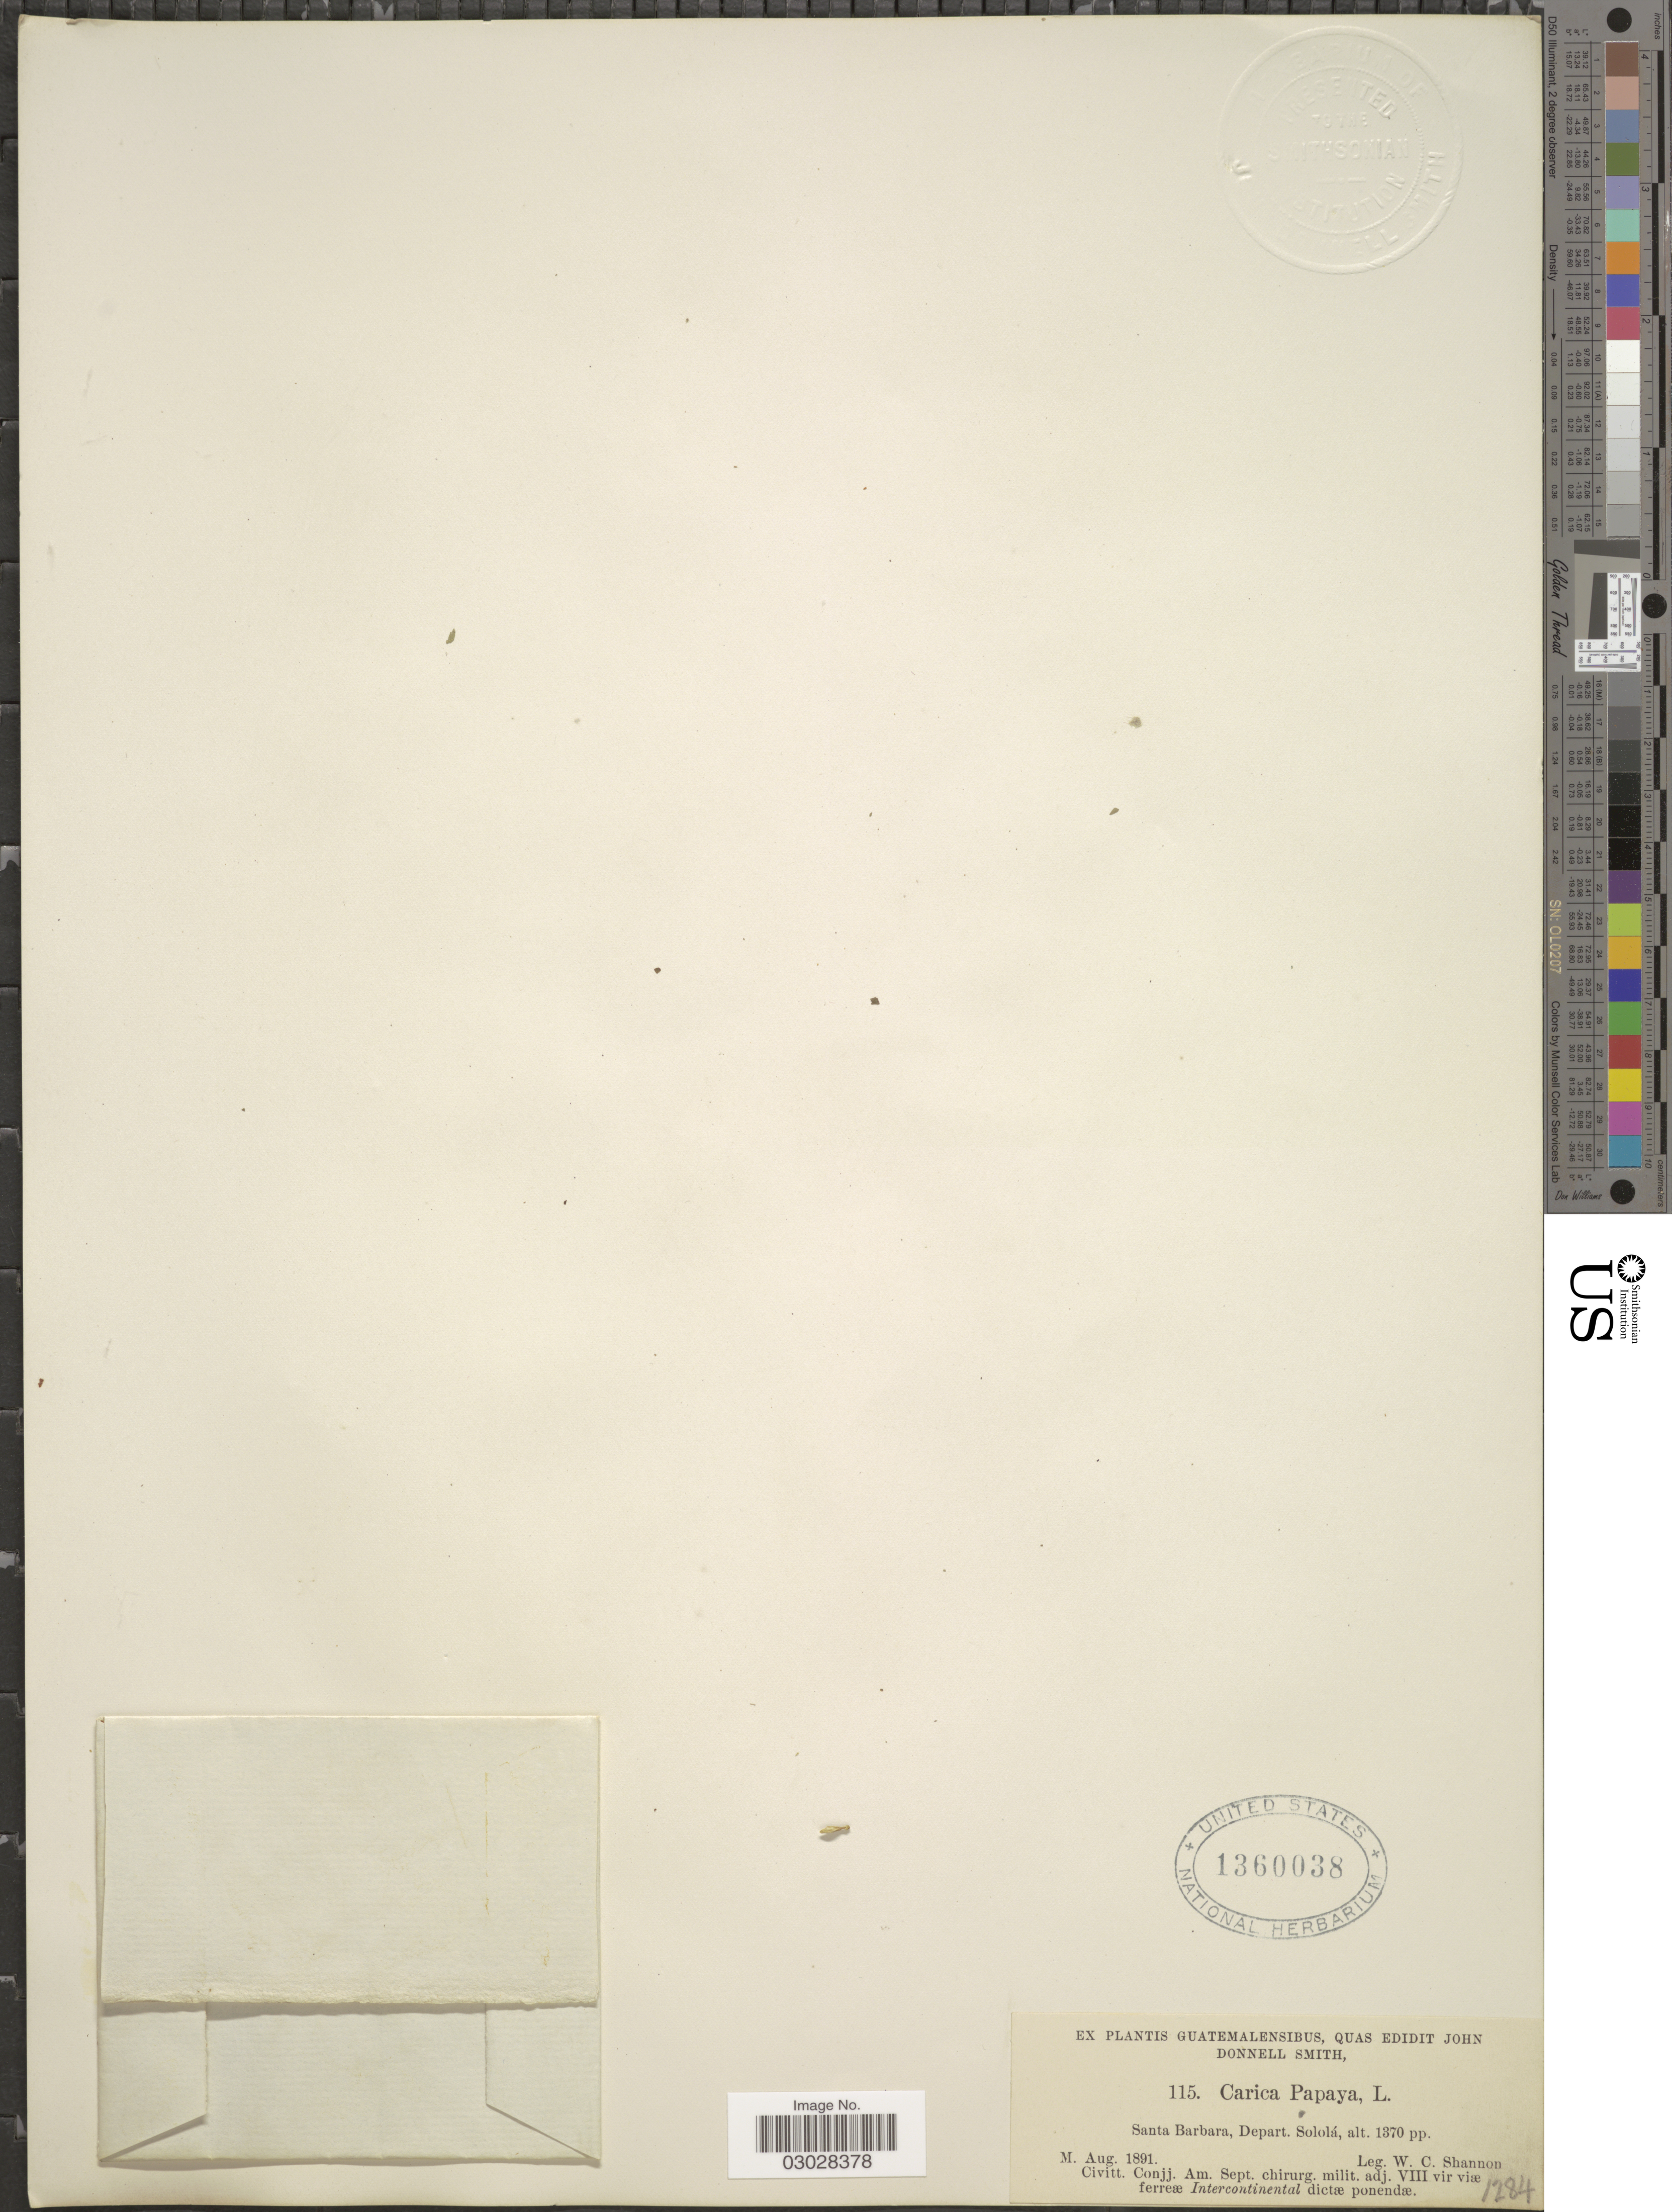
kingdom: Plantae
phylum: Tracheophyta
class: Magnoliopsida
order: Brassicales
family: Caricaceae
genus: Carica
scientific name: Carica papaya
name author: L.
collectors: W. C. Shannon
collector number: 115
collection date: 1891-08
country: Guatemala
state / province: Sololá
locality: Santa Barbaram Depart. Sololá.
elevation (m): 418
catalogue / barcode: US 1360038